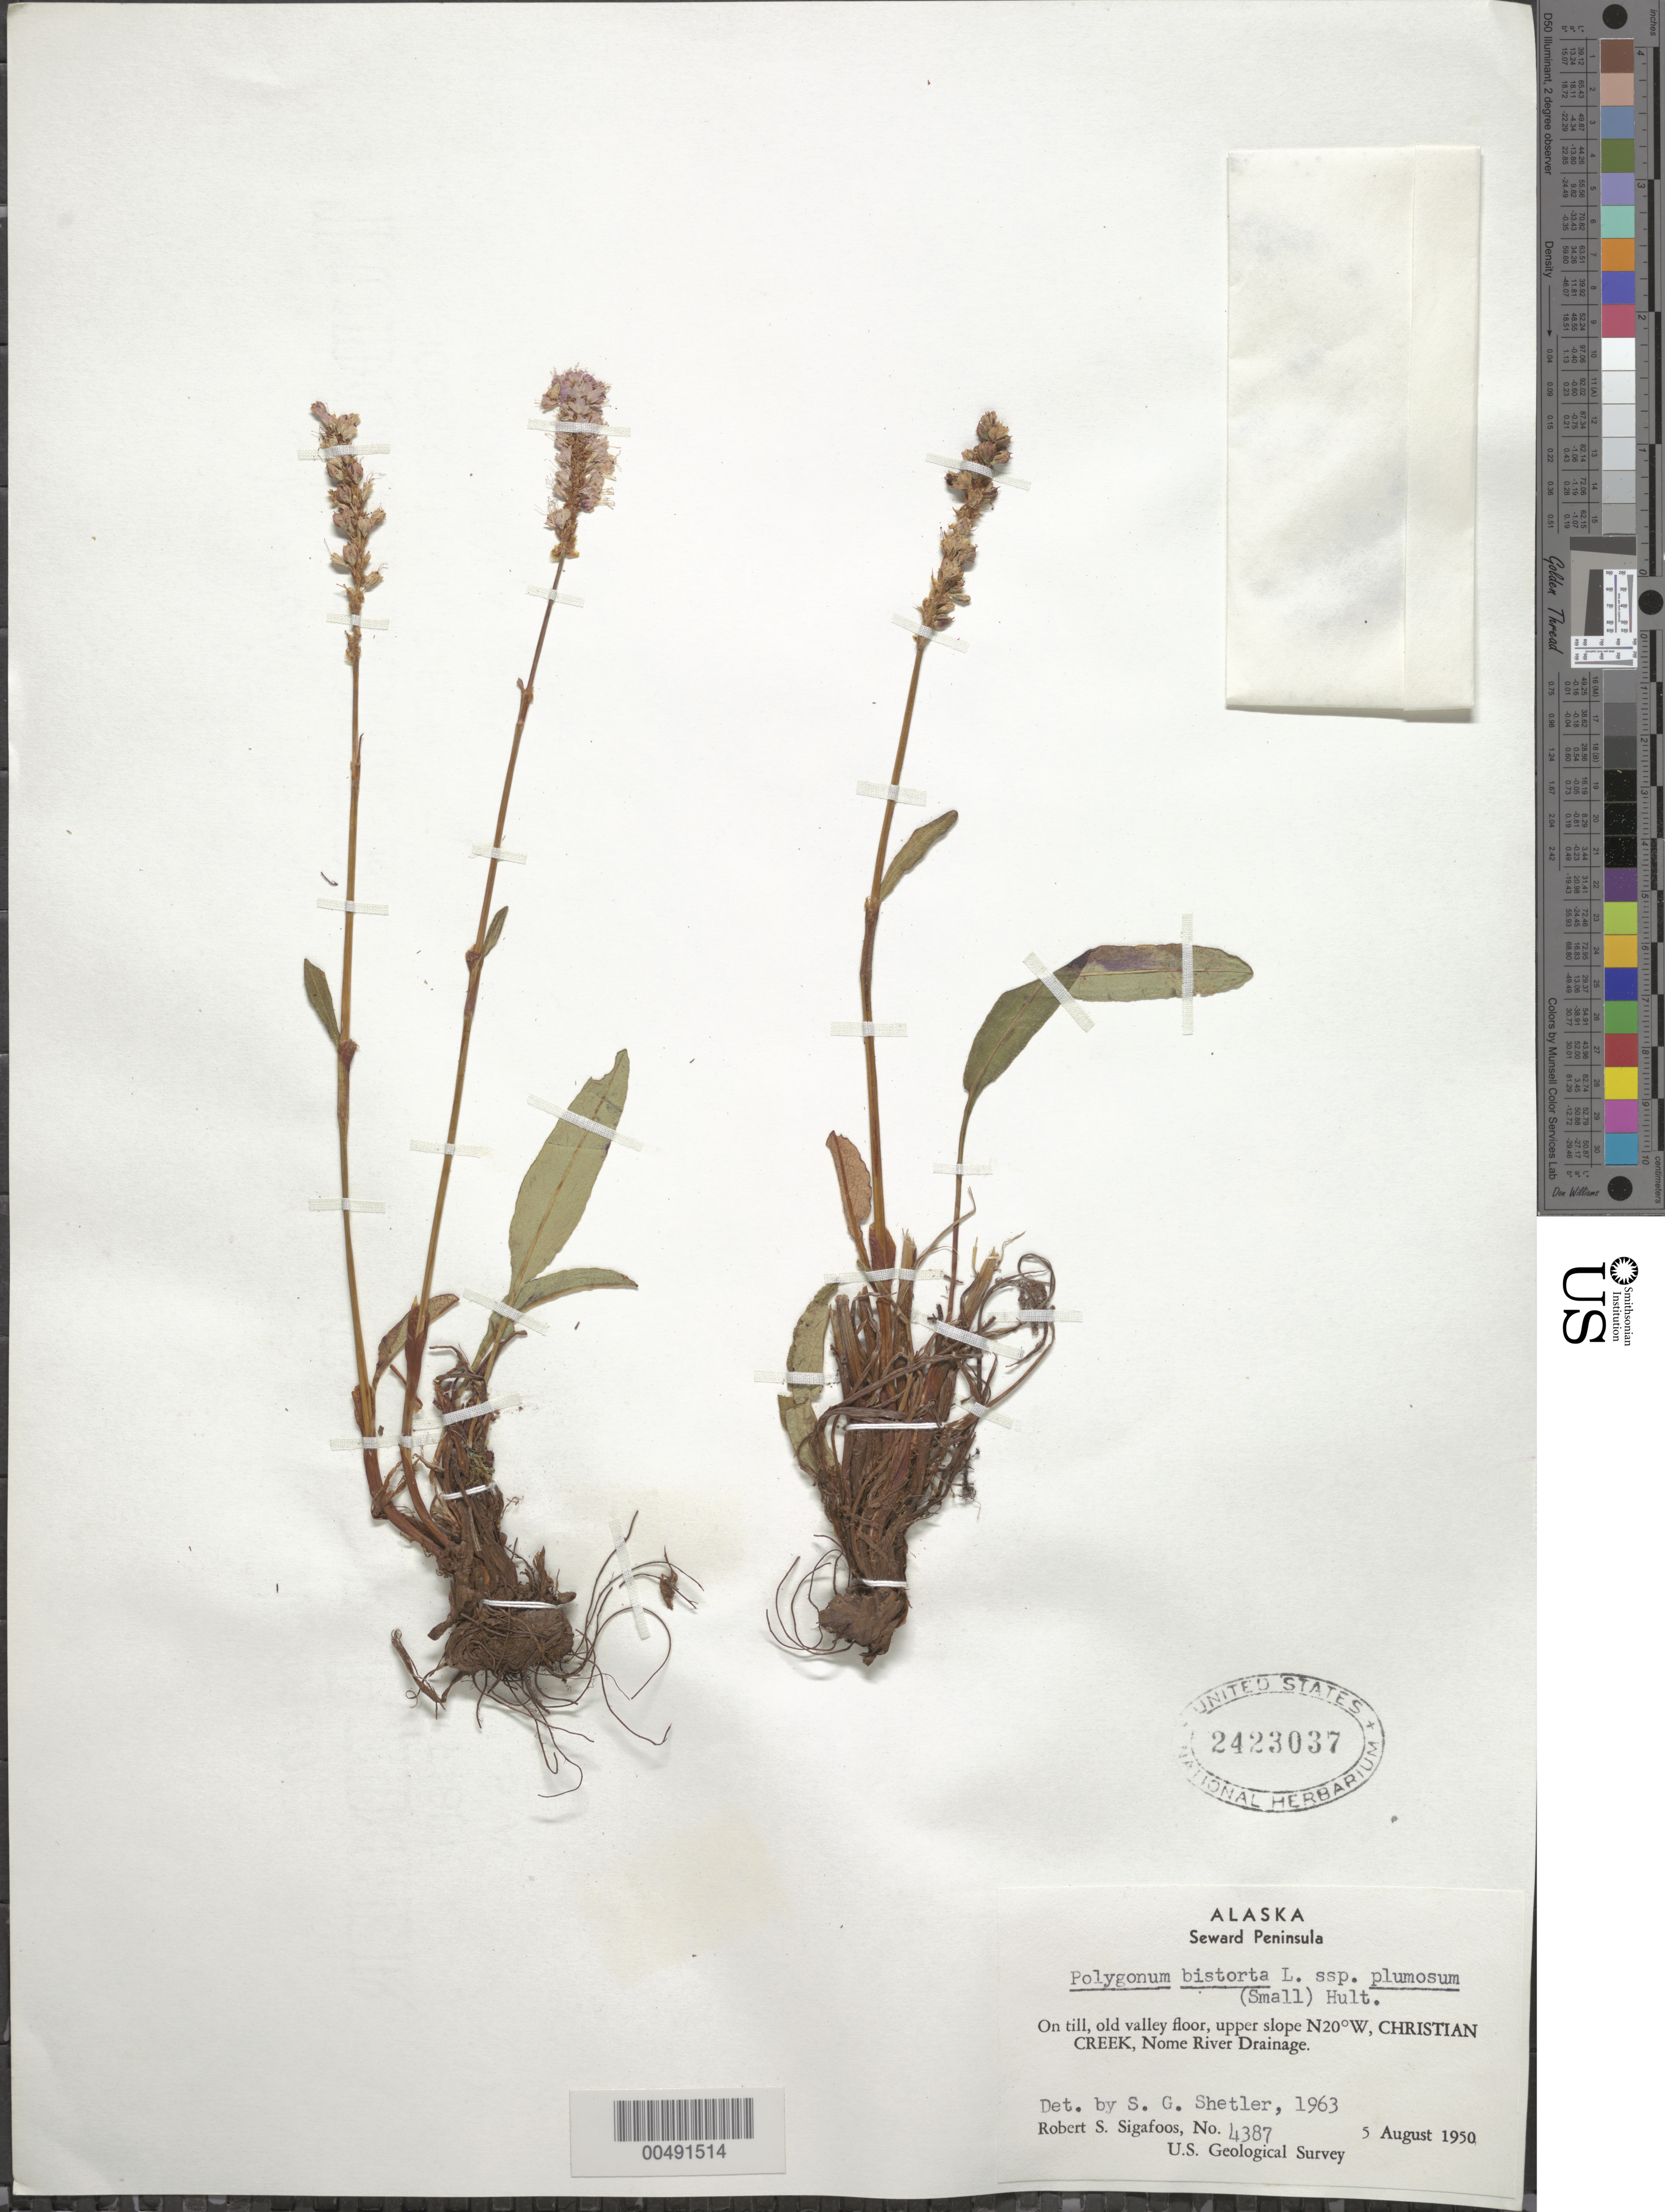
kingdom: Plantae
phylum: Tracheophyta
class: Magnoliopsida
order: Caryophyllales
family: Polygonaceae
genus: Bistorta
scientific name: Bistorta plumosa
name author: (Small) Greene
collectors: R. Sigafoos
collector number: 4387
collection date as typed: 05 Aug 1950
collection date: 1950-08-05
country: United States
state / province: Alaska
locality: Christian Creek, Nome River Drainage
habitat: on till, old valley floor, upper slope N20°W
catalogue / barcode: US 2423037